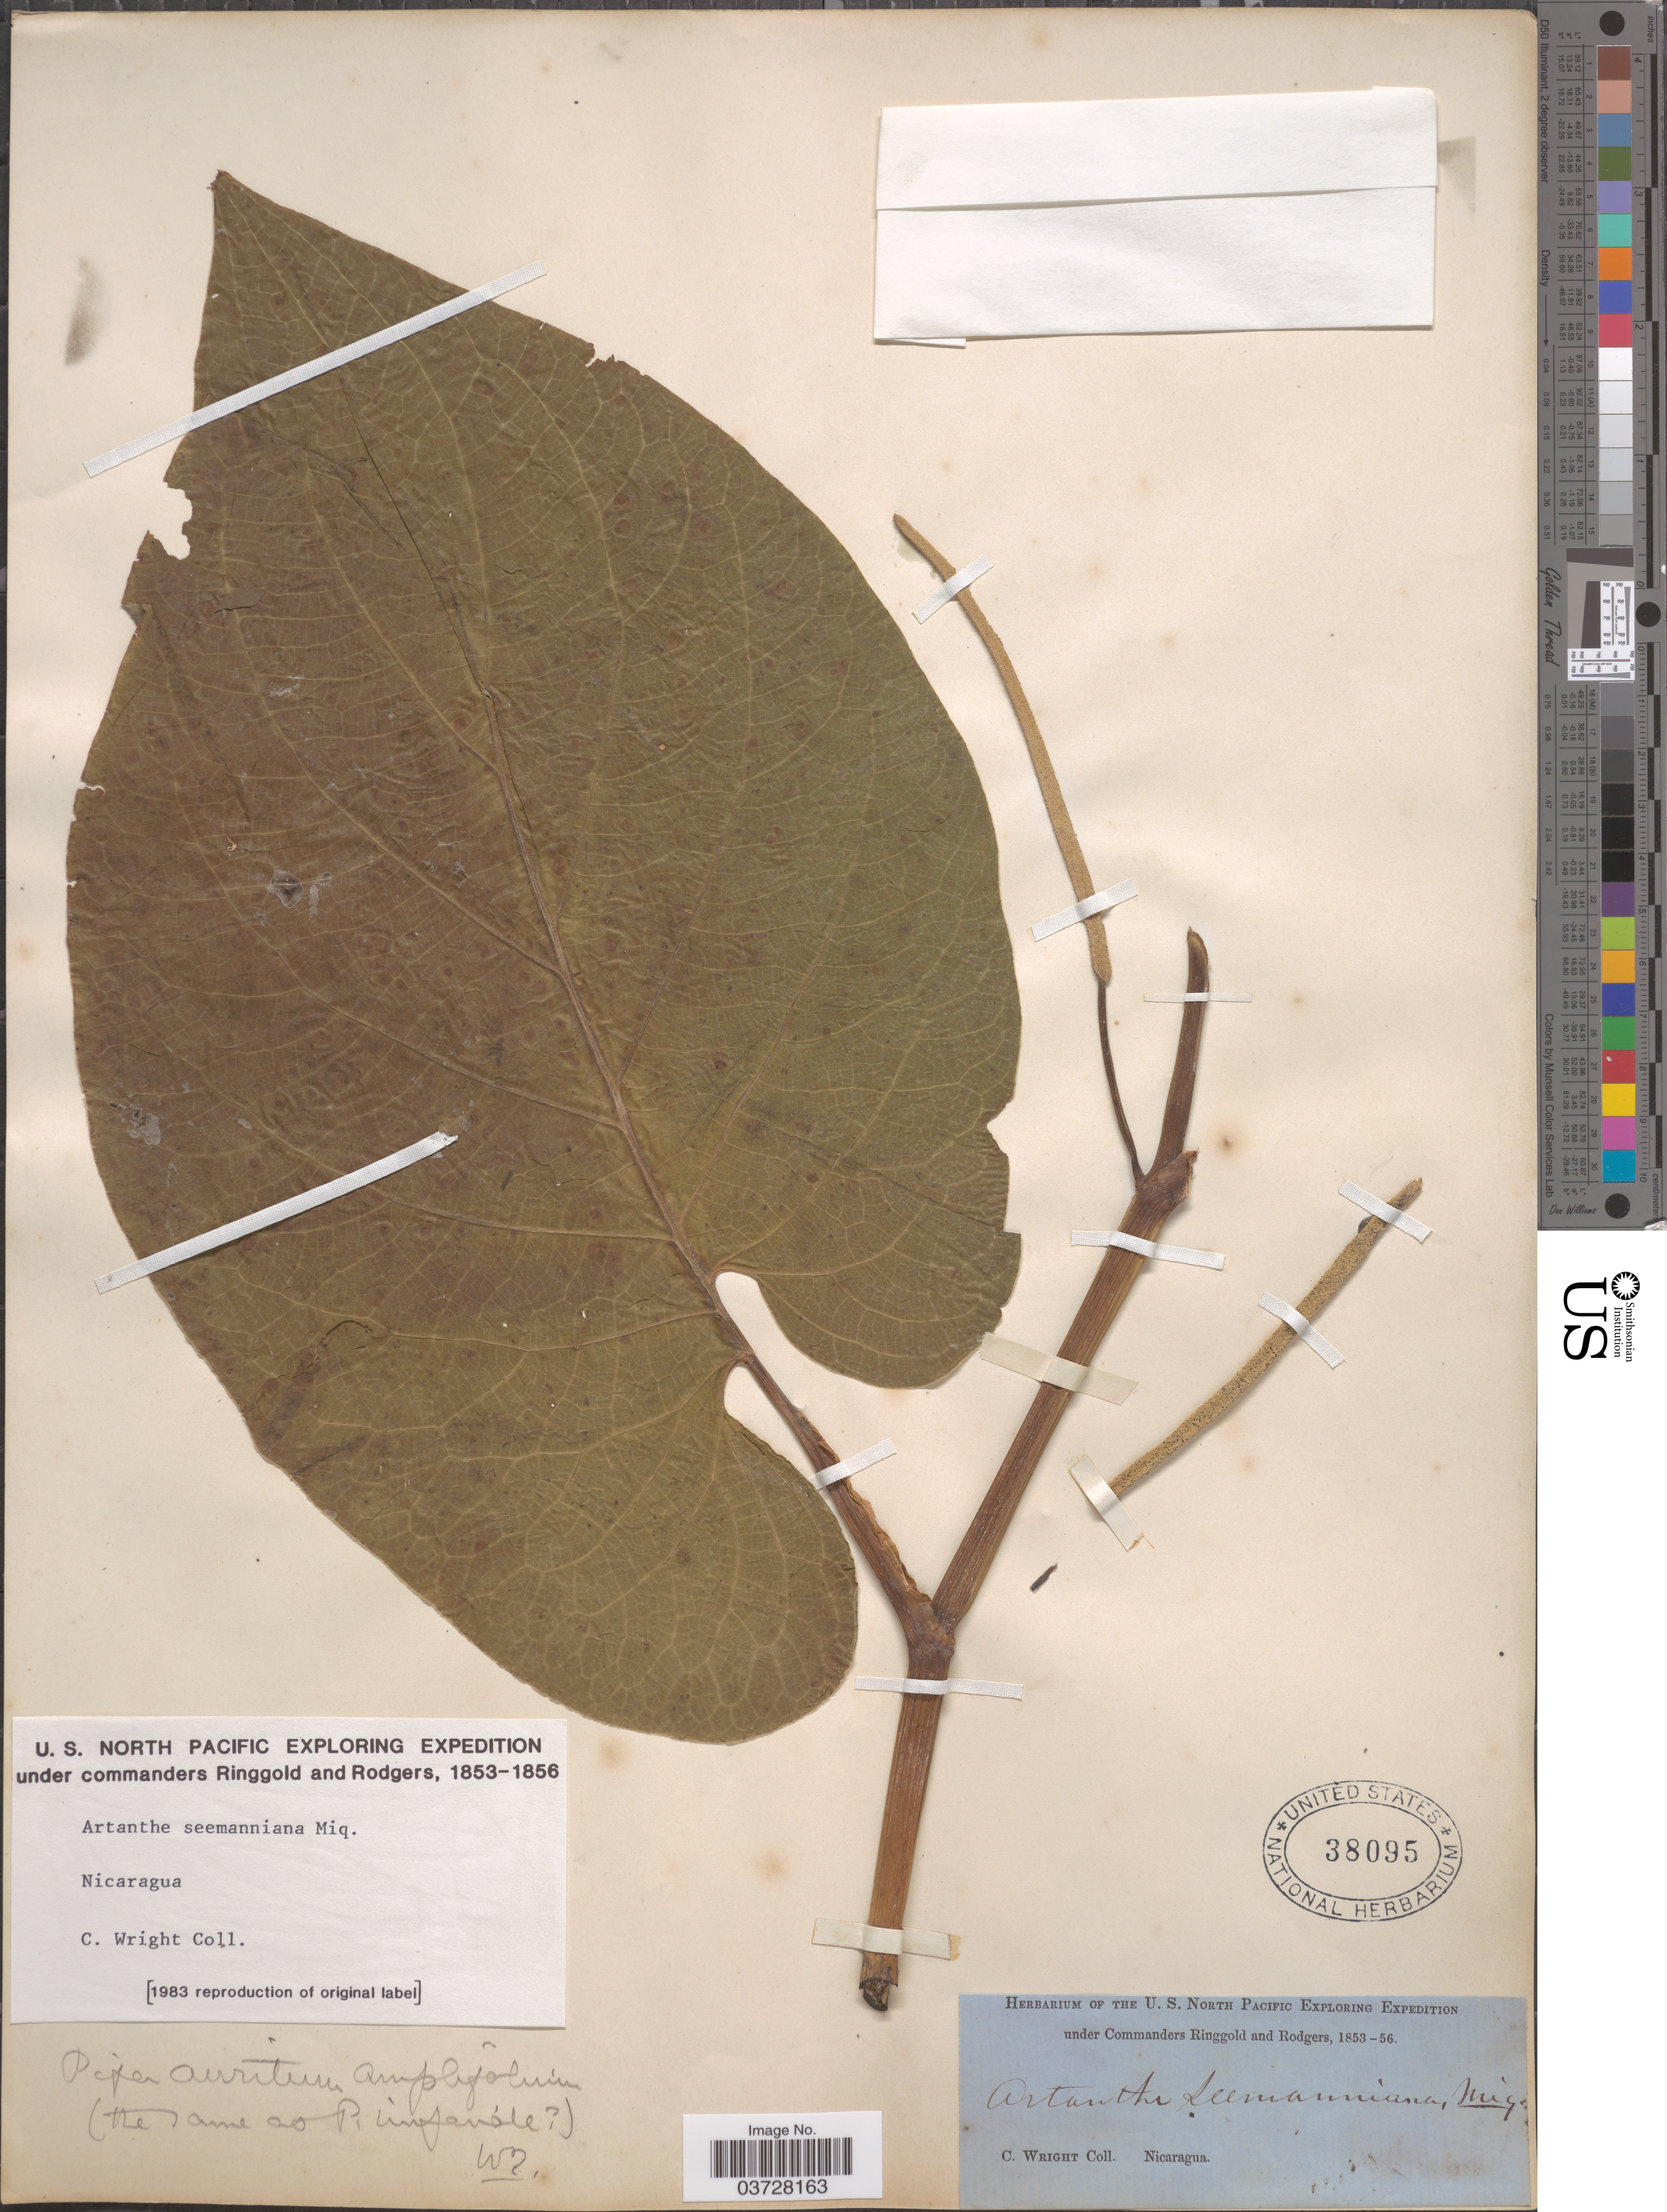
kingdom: Plantae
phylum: Tracheophyta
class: Magnoliopsida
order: Piperales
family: Piperaceae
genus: Piper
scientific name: Piper auritum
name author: Kunth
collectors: C. Wright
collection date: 1853/1856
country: Nicaragua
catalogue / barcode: US 38095